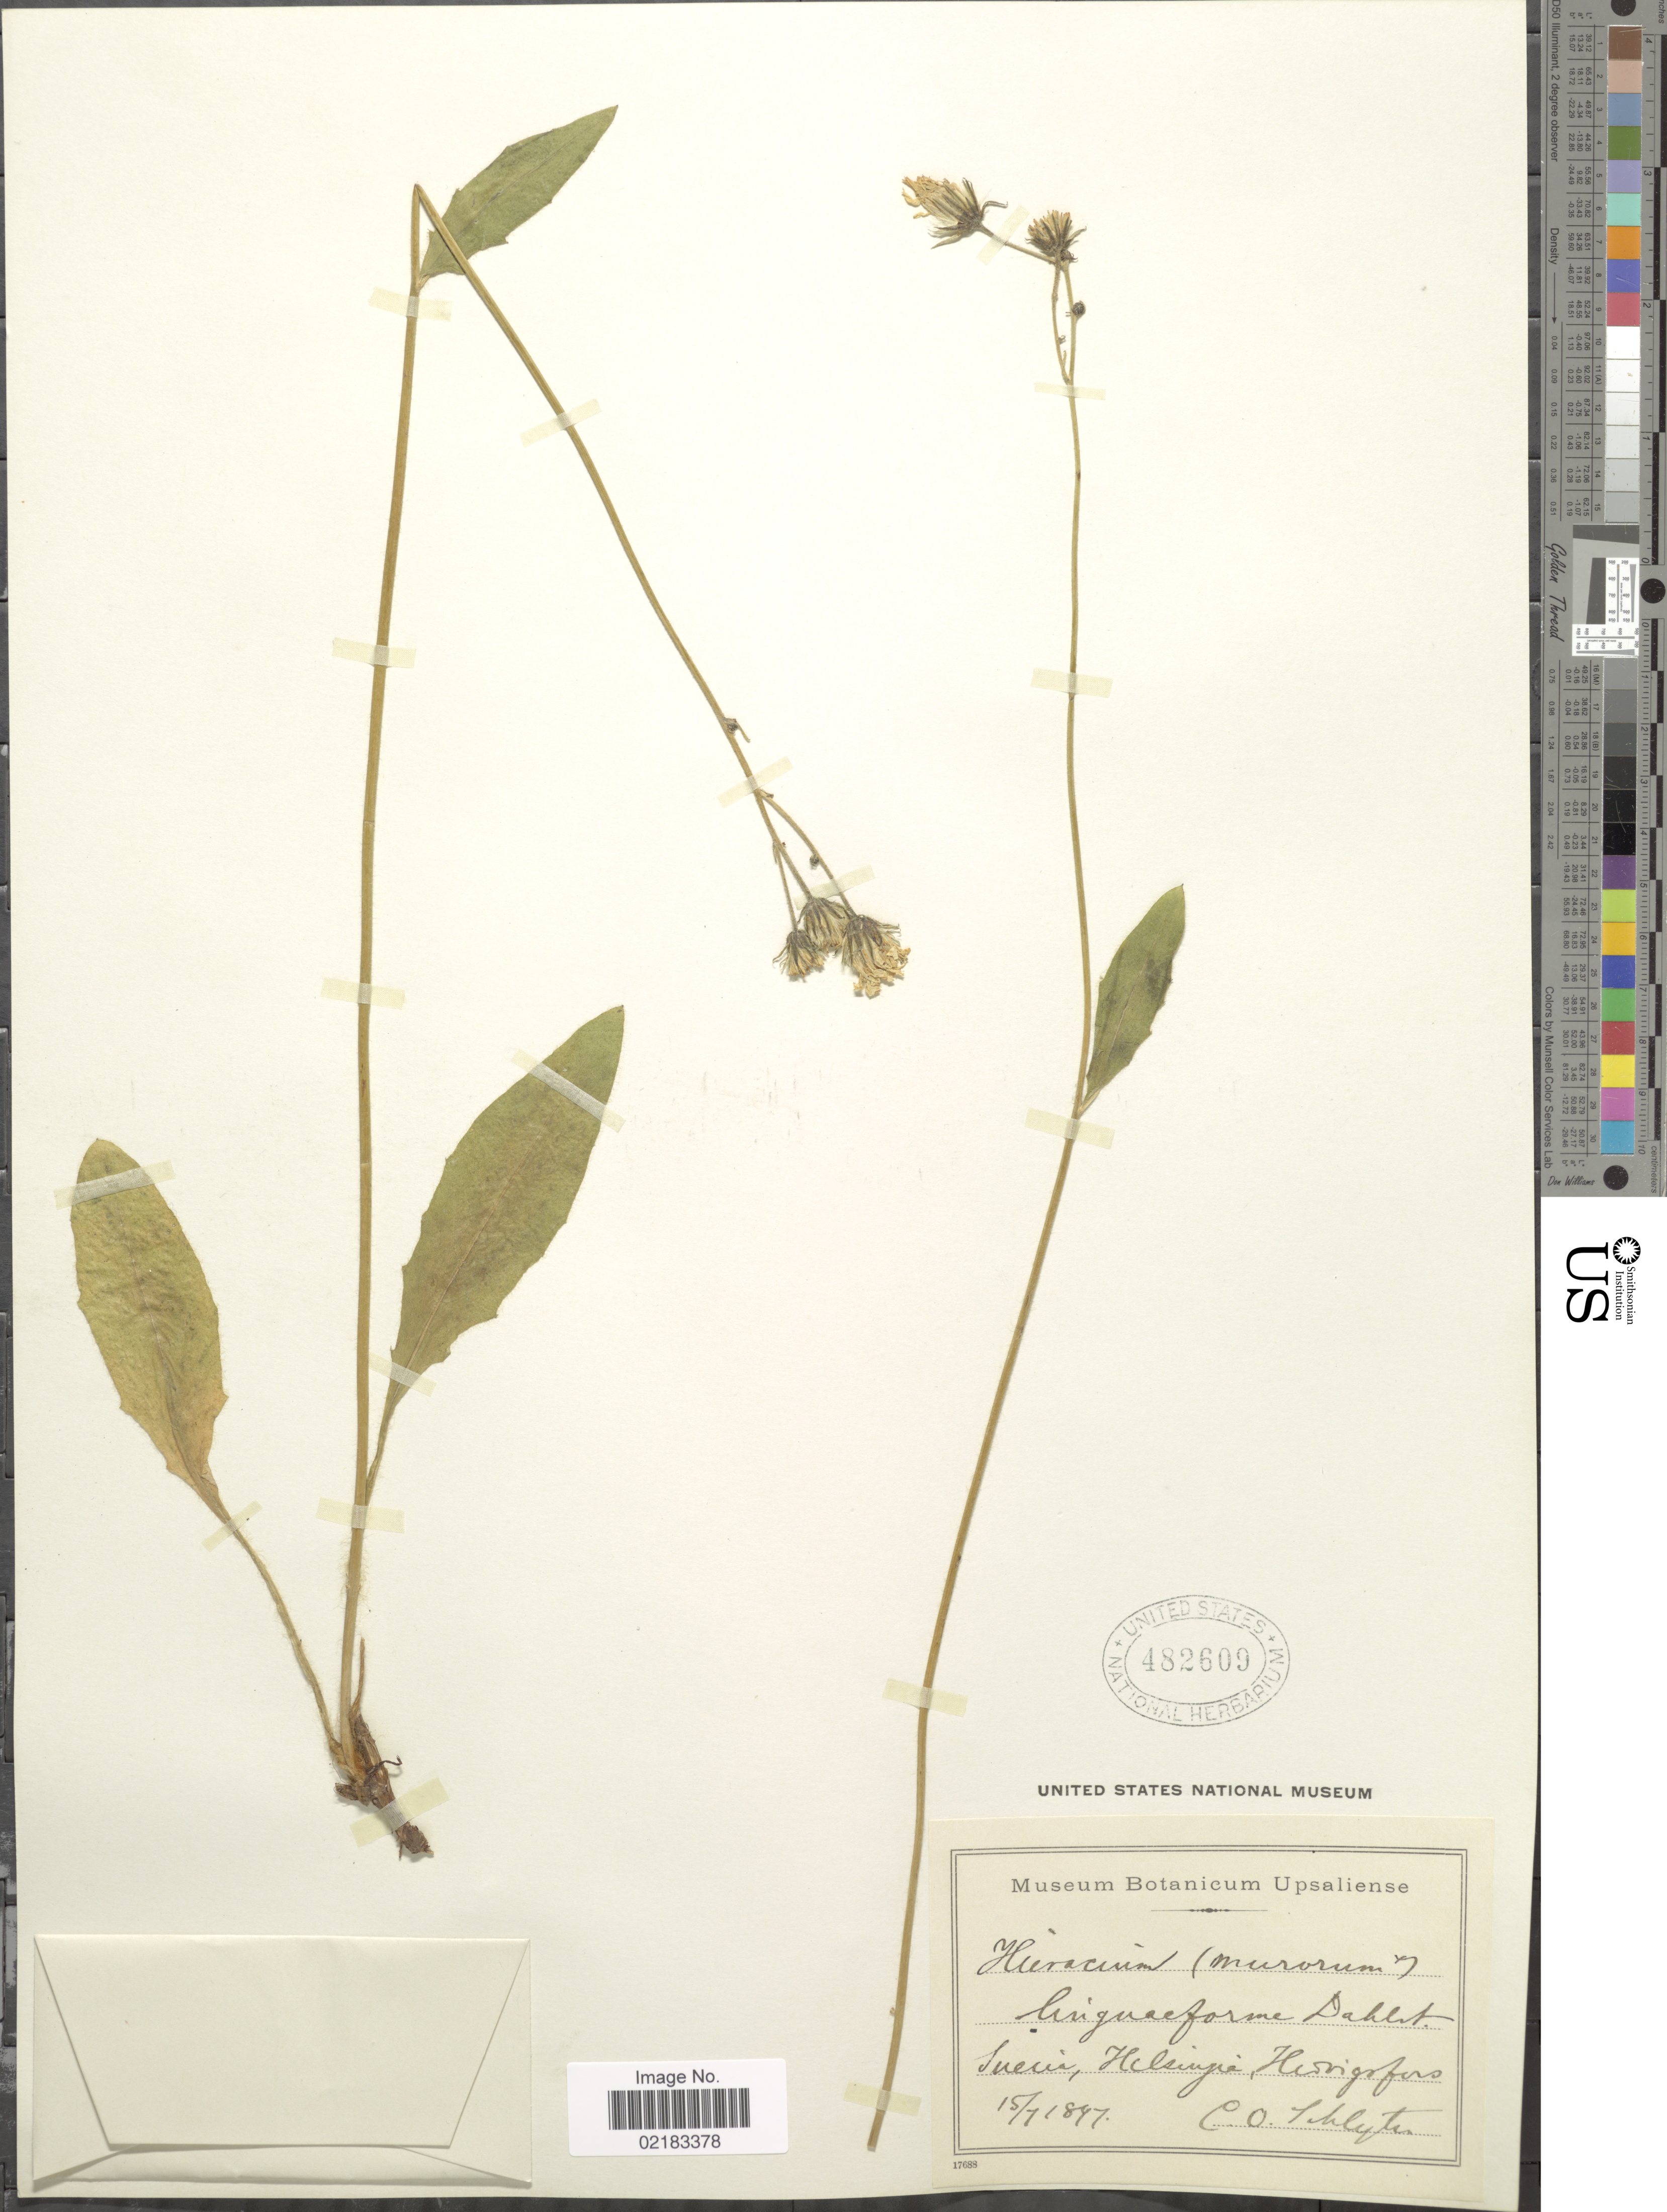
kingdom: Plantae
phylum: Tracheophyta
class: Magnoliopsida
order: Asterales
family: Asteraceae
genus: Hieracium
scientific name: Hieracium murorum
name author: L.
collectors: C. Schlyter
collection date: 1897-07-15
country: Sweden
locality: Suecia: Helsingia, Hedrigsfors [interpreted]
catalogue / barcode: US 482609